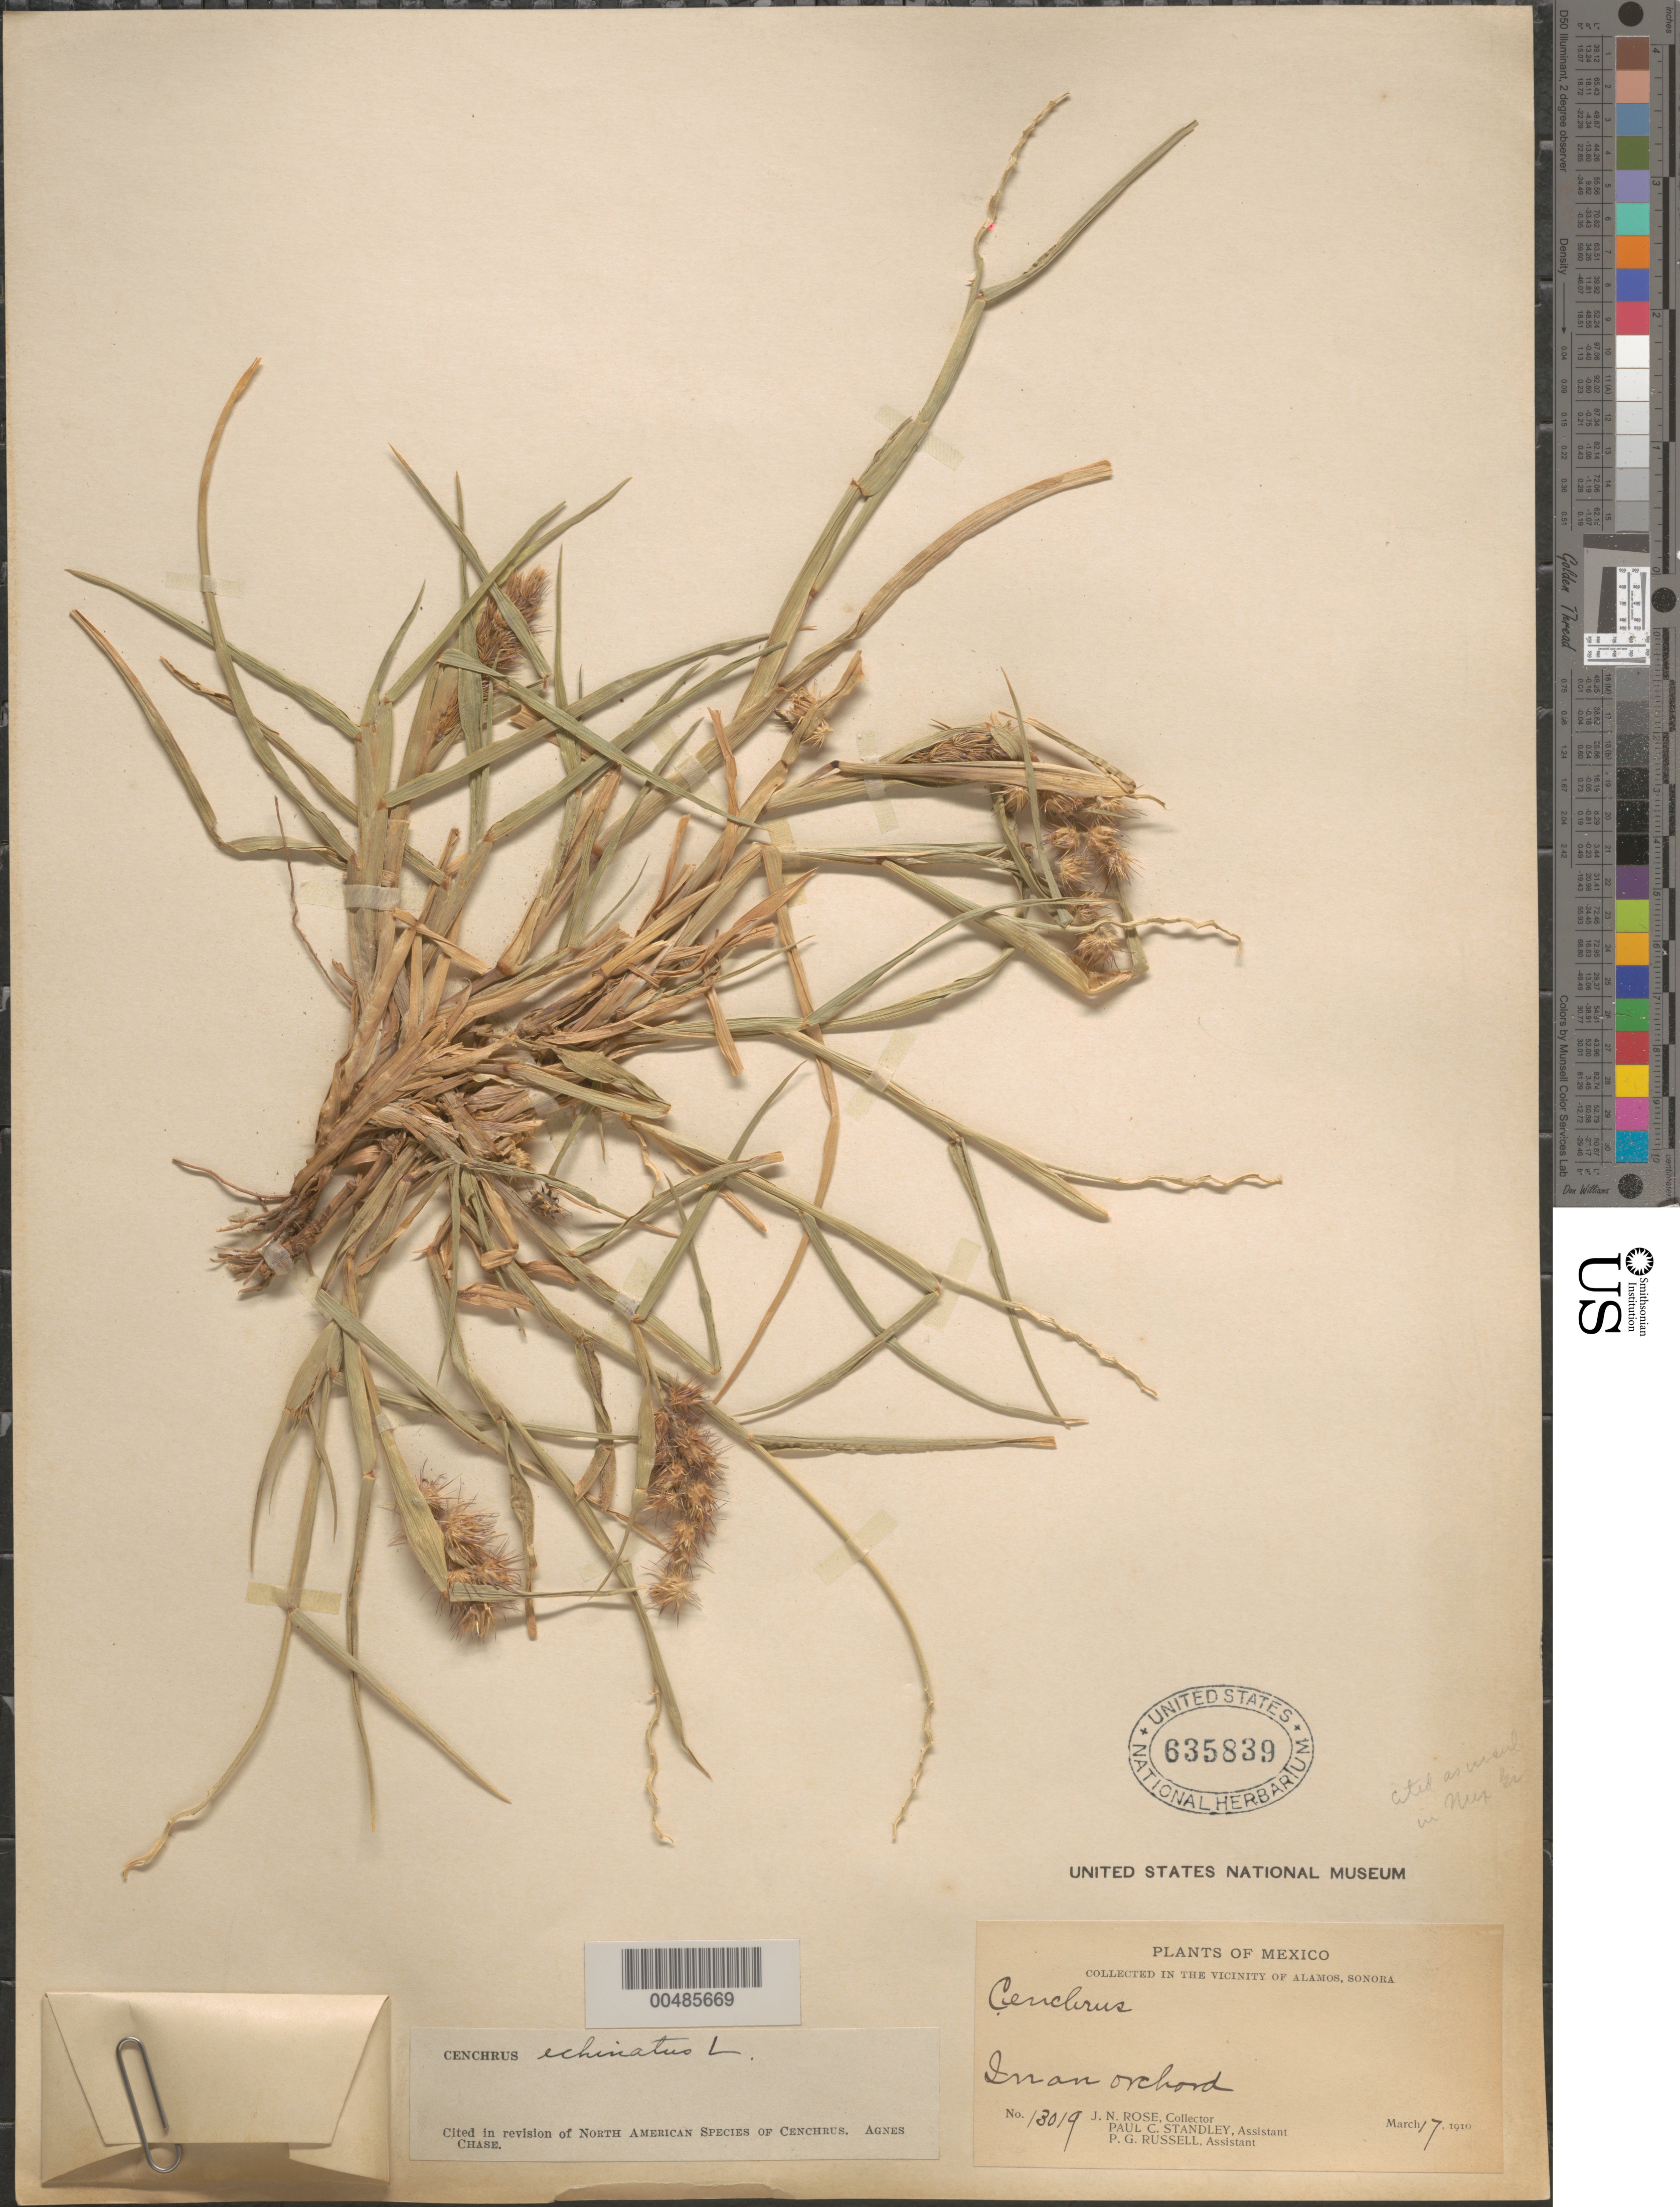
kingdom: Plantae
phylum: Tracheophyta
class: Liliopsida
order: Poales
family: Poaceae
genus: Cenchrus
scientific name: Cenchrus echinatus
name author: L.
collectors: J. N. Rose, P. C. Standley & P. G. Russell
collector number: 13019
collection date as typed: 17 Mar 1910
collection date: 1910-03-17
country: Mexico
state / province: Sonora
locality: Vicinity of Alamos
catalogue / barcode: US 635839